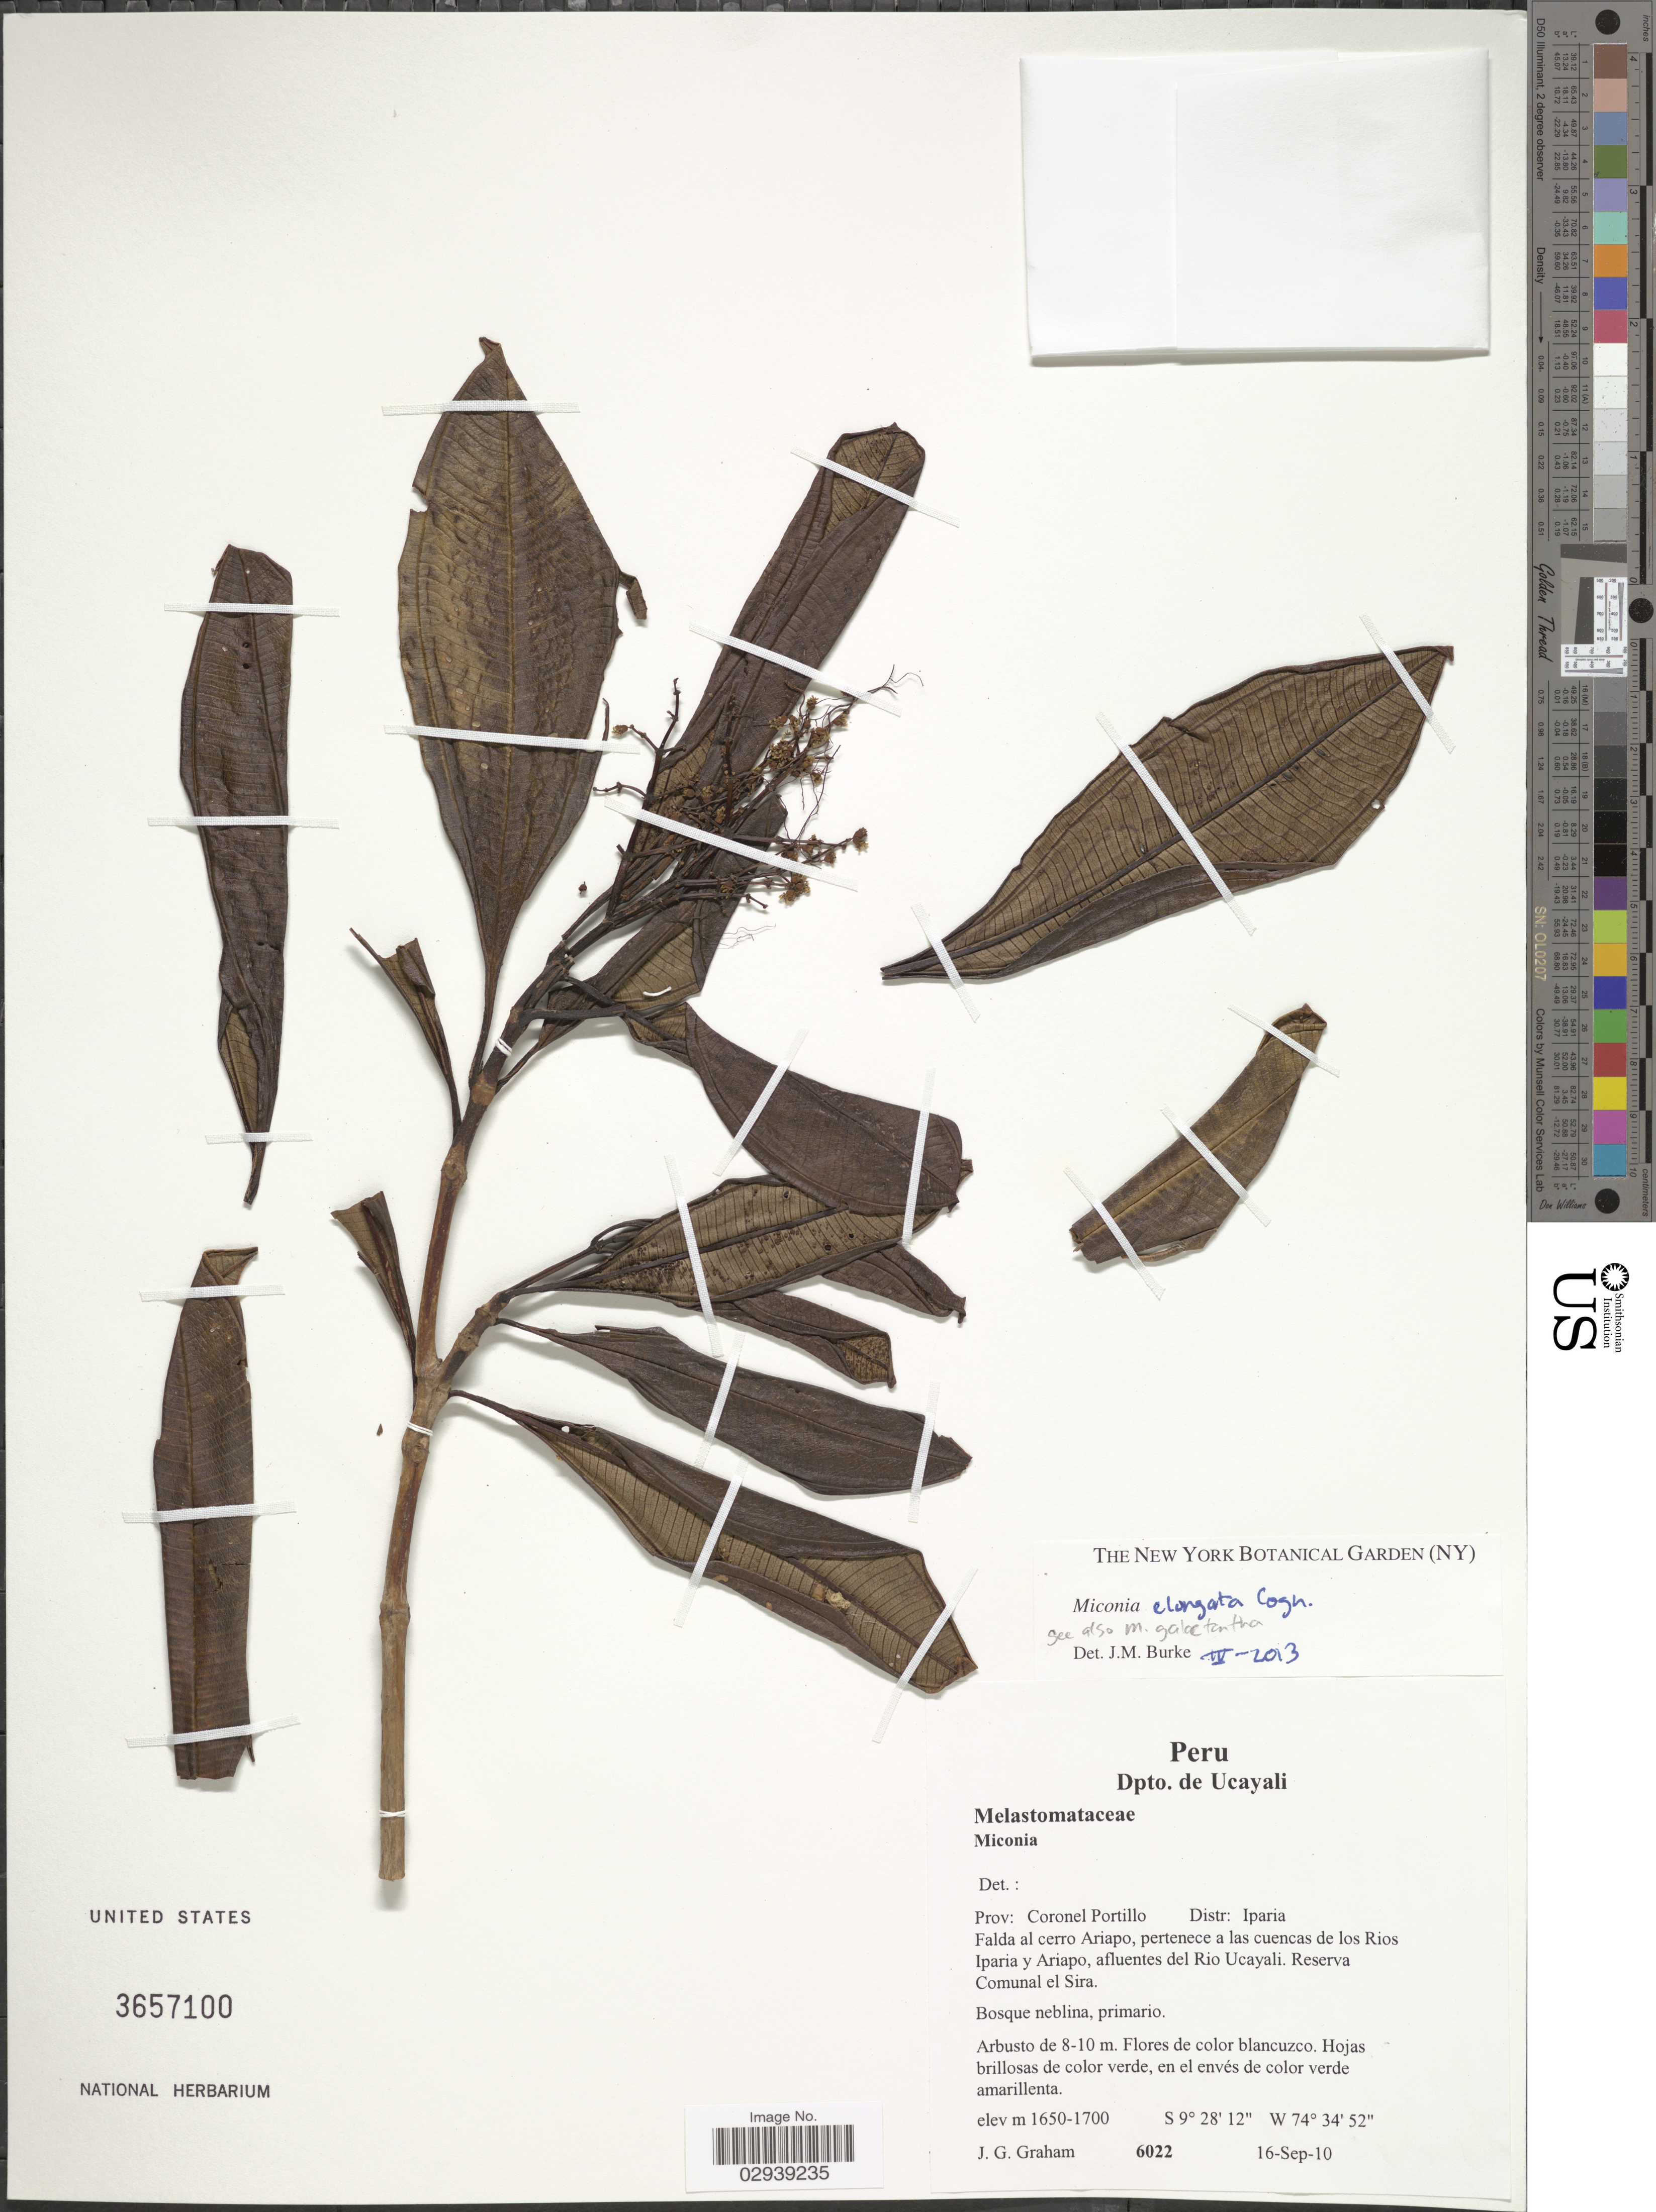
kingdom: Plantae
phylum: Tracheophyta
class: Magnoliopsida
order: Myrtales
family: Melastomataceae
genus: Miconia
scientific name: Miconia elongata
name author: Cogn.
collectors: J. Graham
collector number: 6022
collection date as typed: Transcribed d/m/y: 16/9/10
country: Peru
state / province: Ucayali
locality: Dpto. de Ucayali. Prov: Coronel Portillo. Distr: Iparia. Falda al cerro Ariapo, pertenece a las cuencas de los Rios Iparia y Ariapo, afluentes del Rio Ucayali. Reserva Comunal el Sira.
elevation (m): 1650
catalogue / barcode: US 3657100